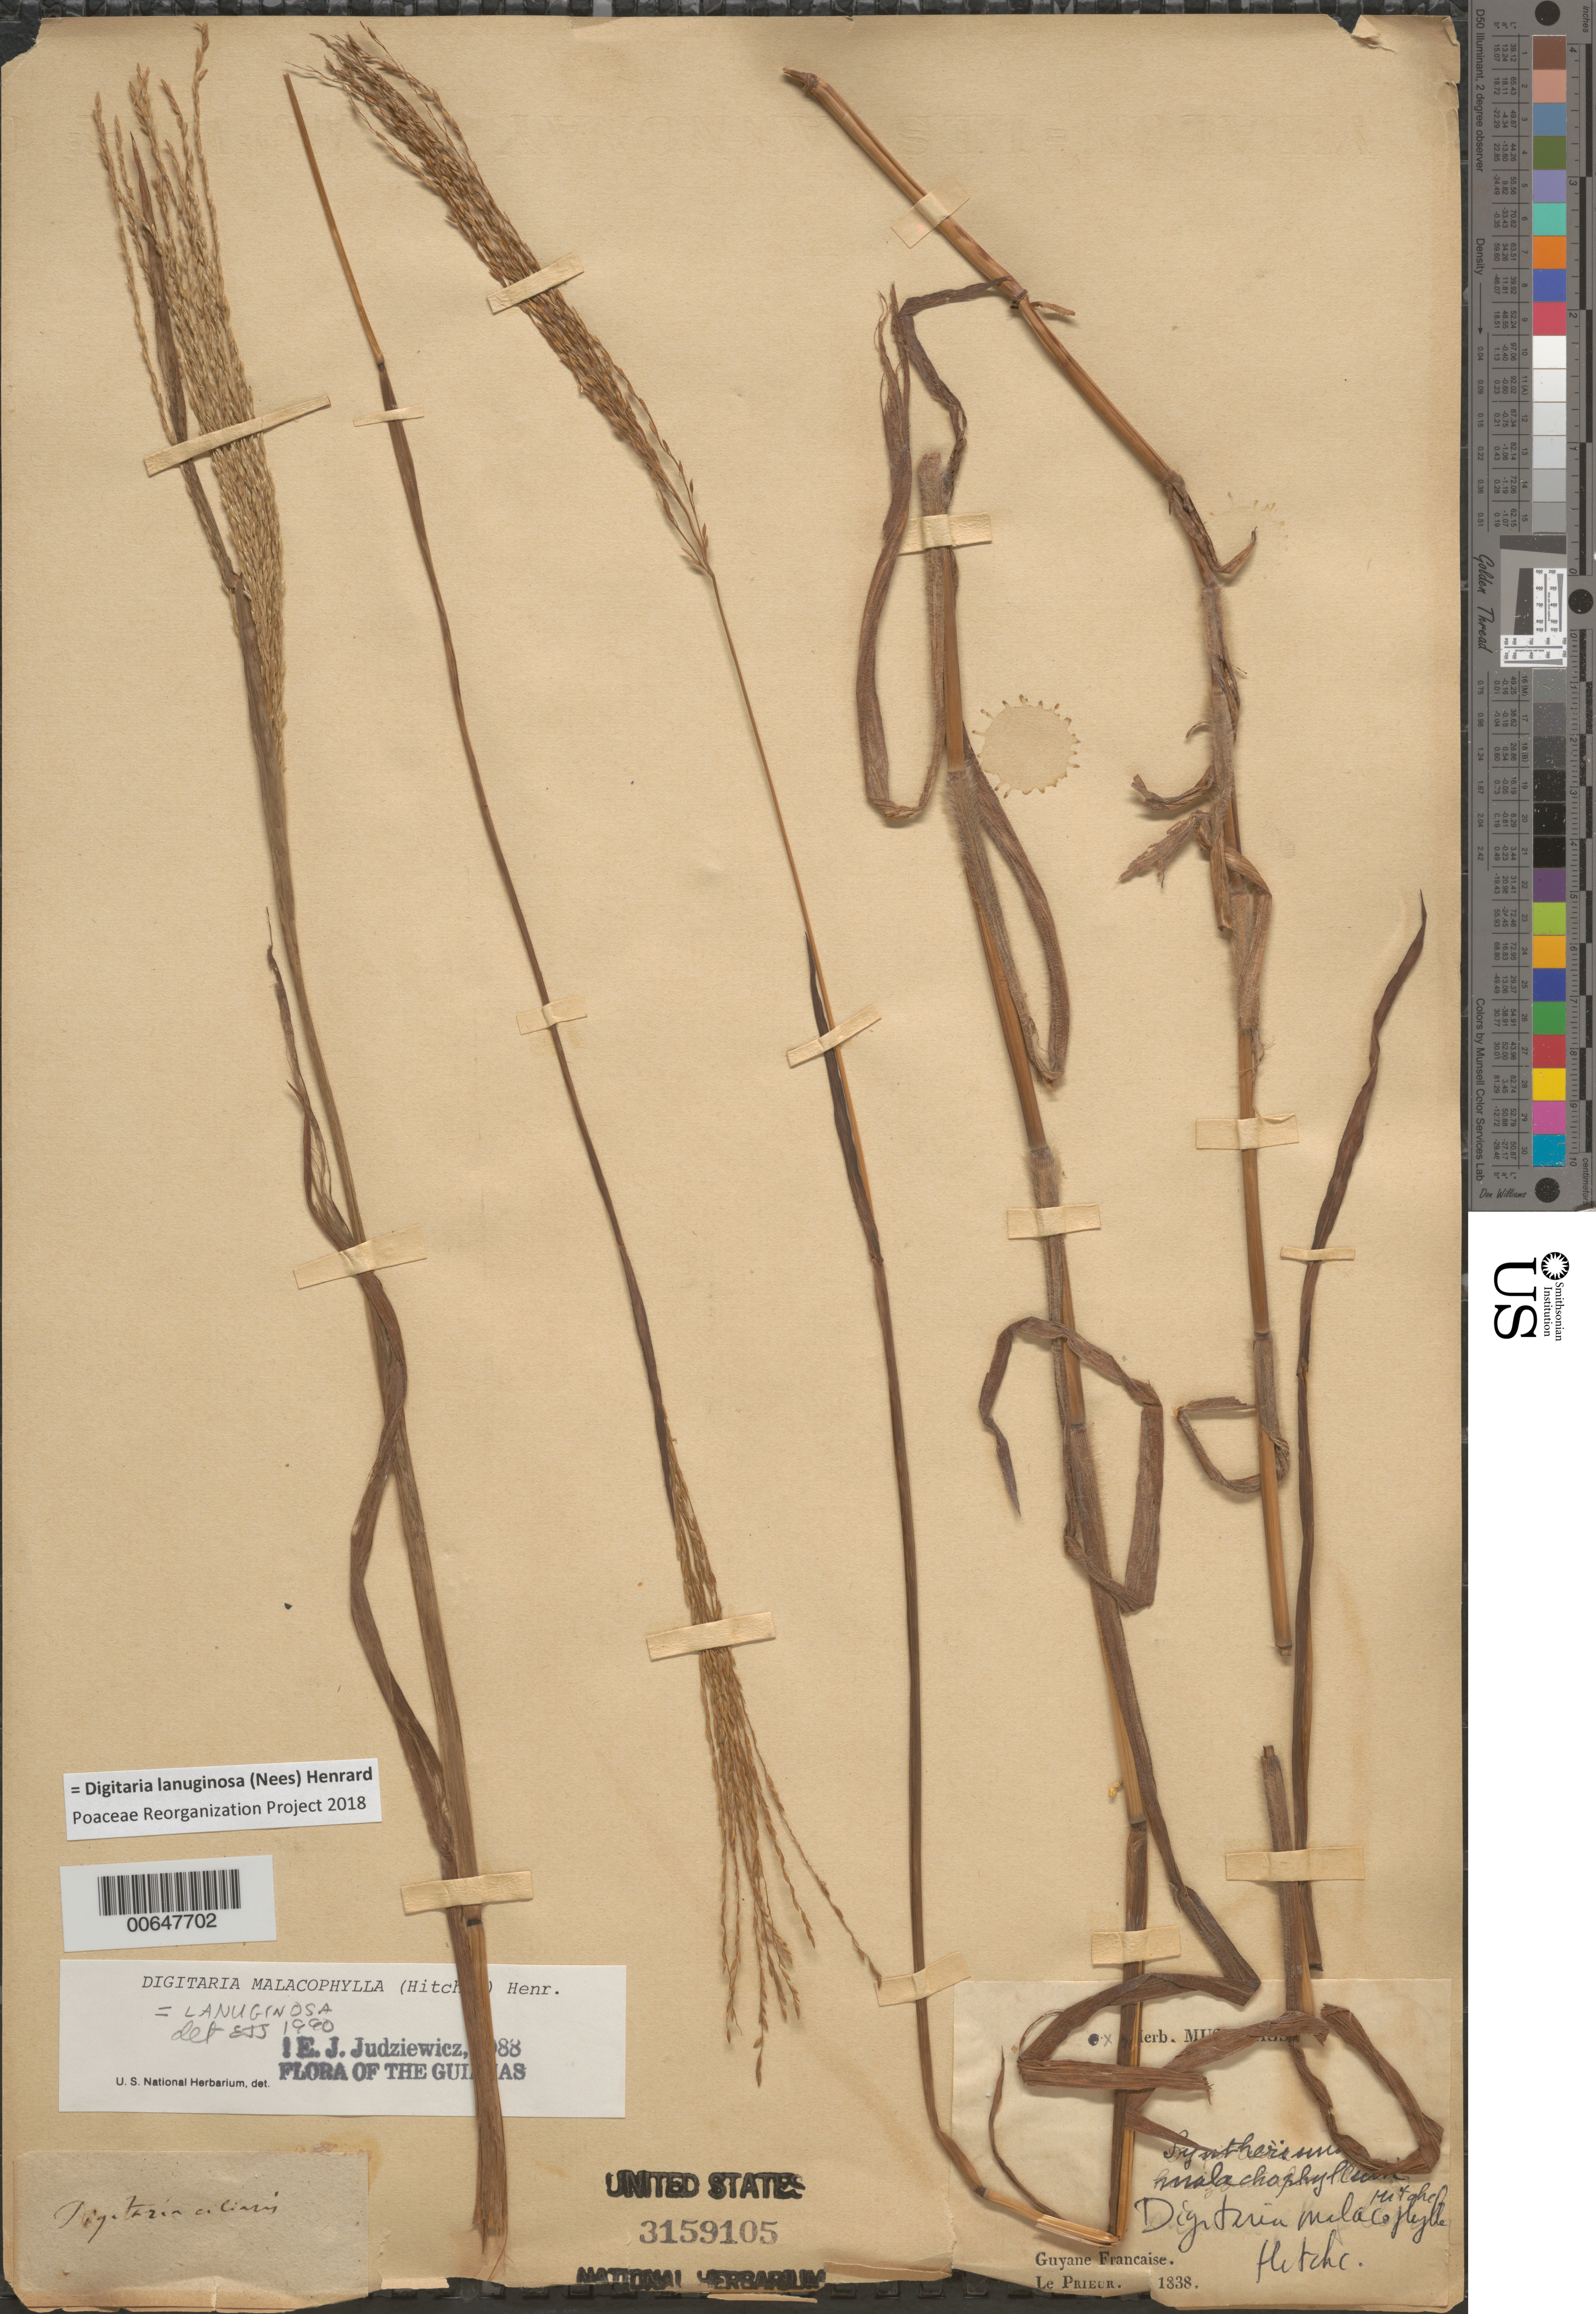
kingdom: Plantae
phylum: Tracheophyta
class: Liliopsida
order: Poales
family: Poaceae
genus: Digitaria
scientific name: Digitaria lanuginosa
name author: (Nees) Henr.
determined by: Judziewicz, E. J.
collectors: F. M. R. Leprieur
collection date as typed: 1838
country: French Guiana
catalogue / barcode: US 3159105